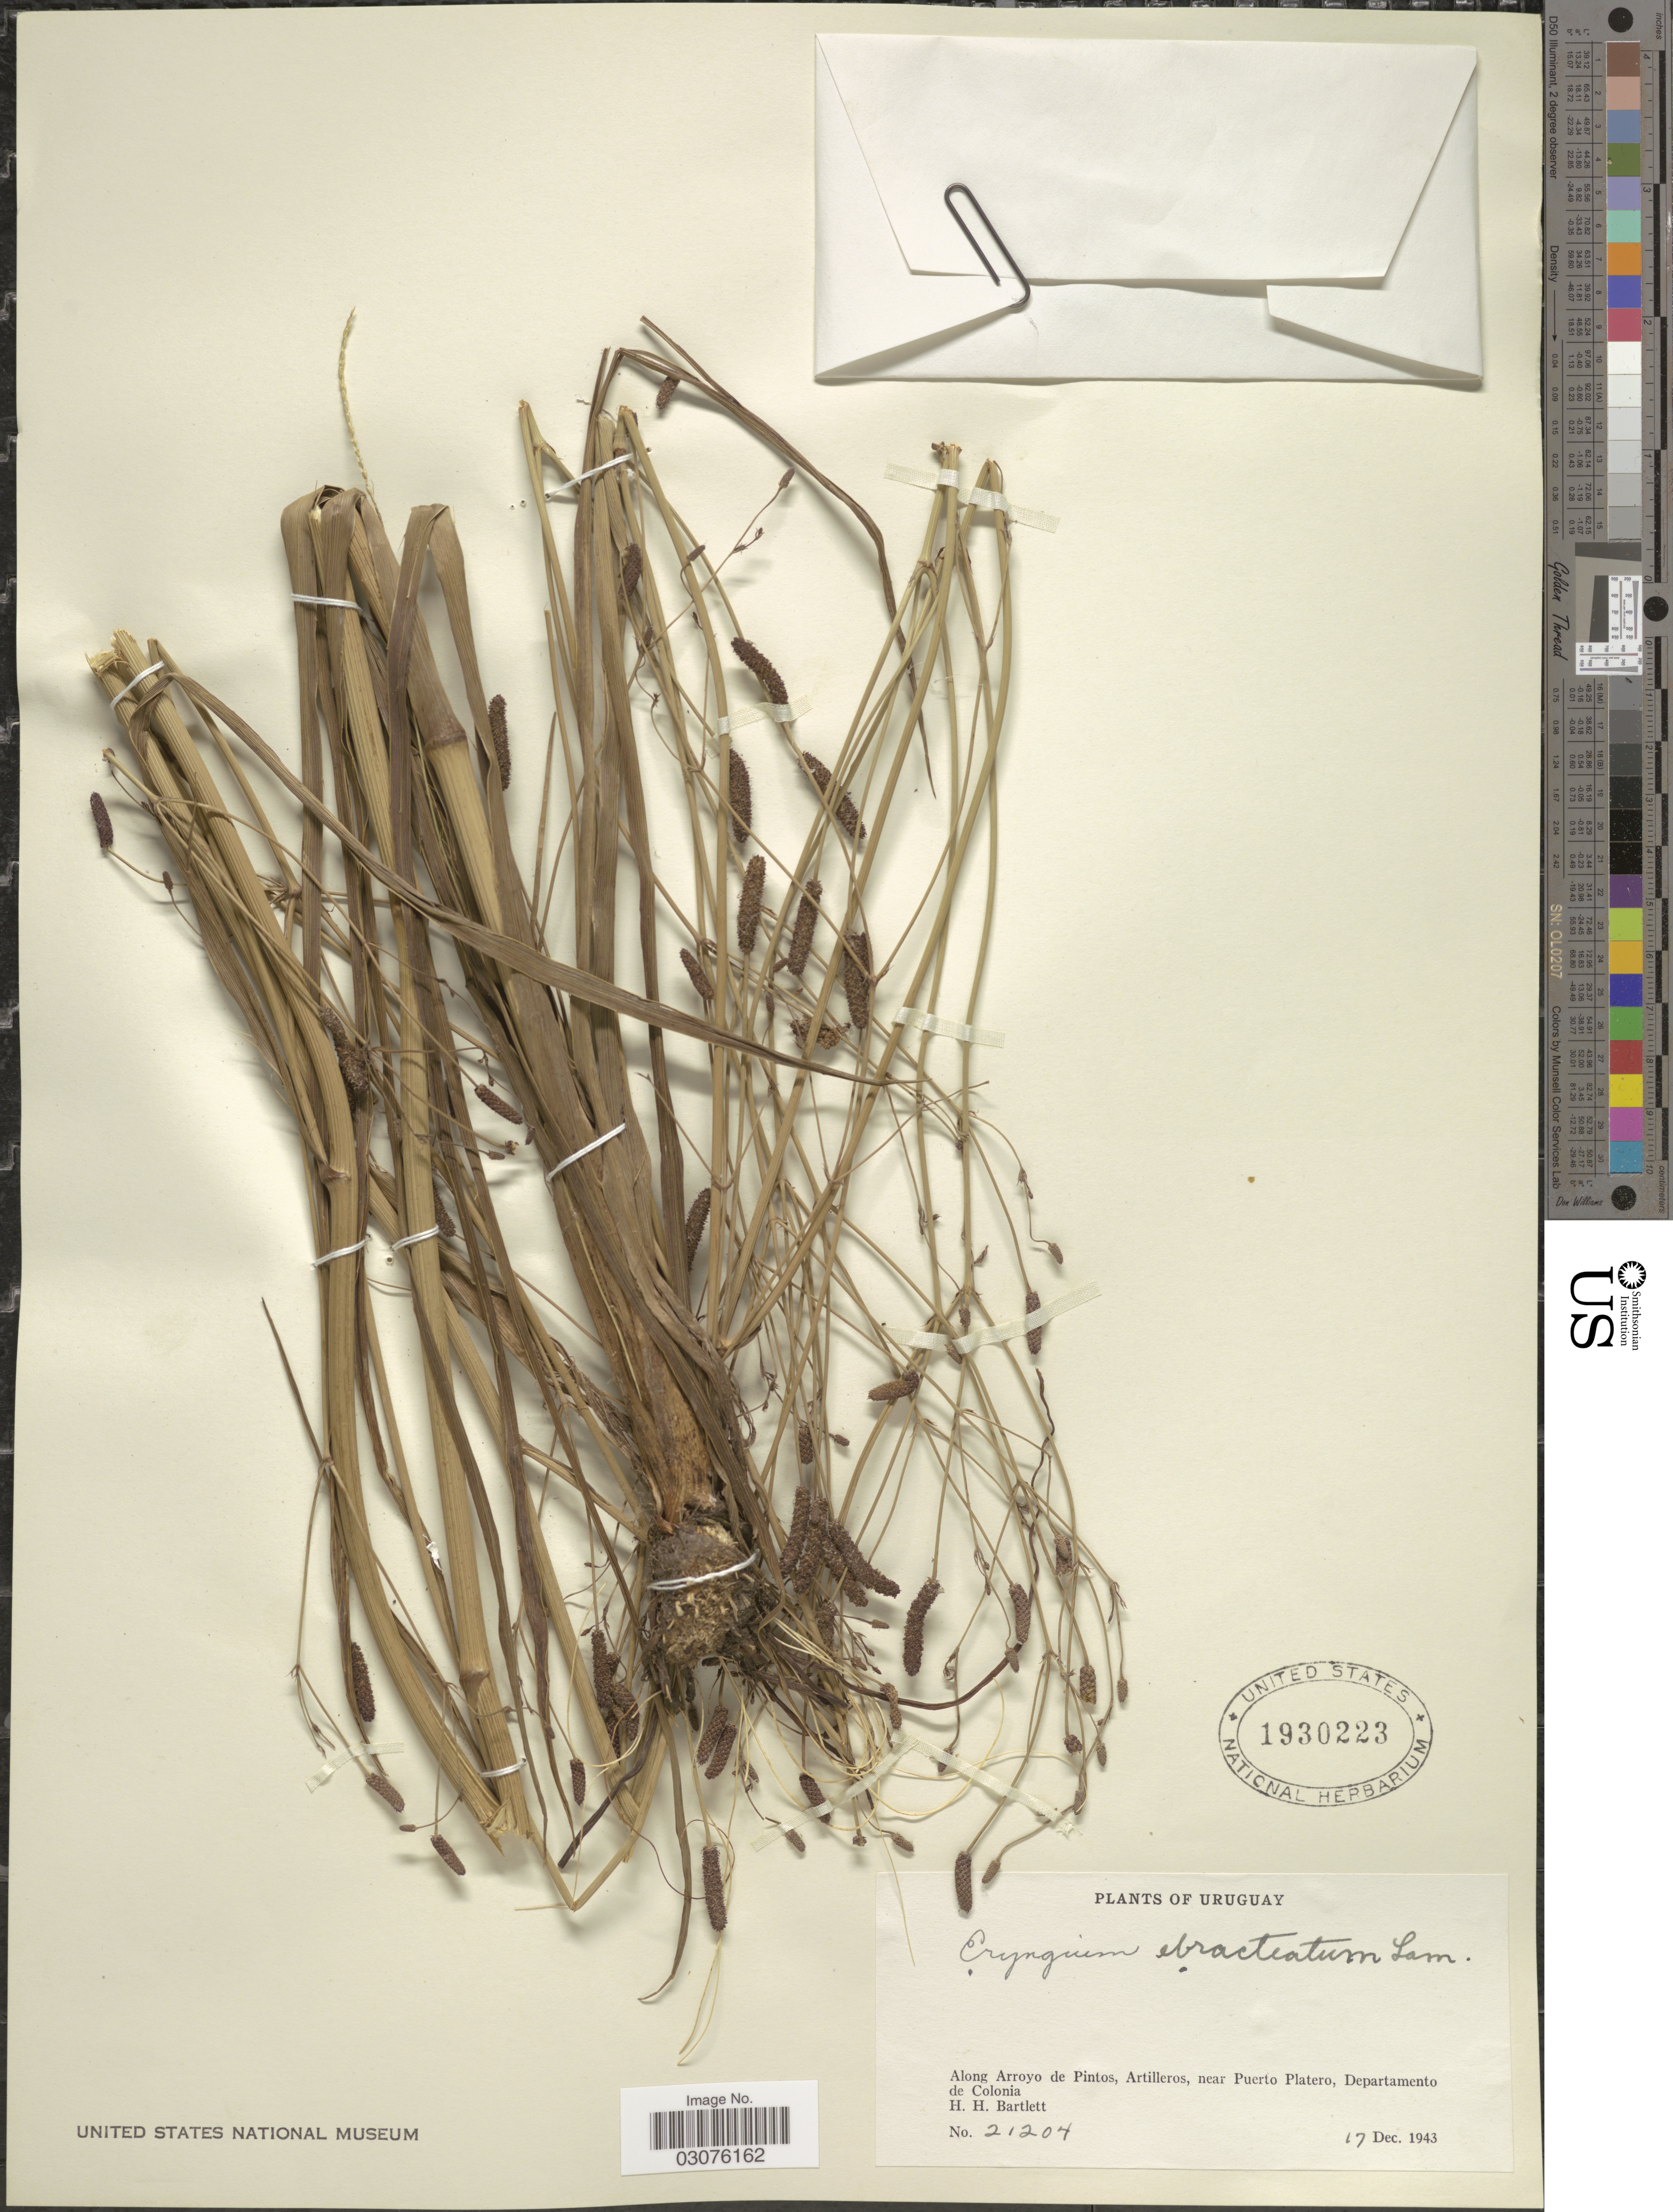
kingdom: Plantae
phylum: Tracheophyta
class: Magnoliopsida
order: Apiales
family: Apiaceae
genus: Eryngium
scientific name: Eryngium ebracteatum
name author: Lam.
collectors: H. H. Bartlett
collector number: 21204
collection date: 1943-12-17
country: Uruguay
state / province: Colonia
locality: Along Arroyo de Pintos, Artilleros, near Puerto Platero, Departamento de Colonia.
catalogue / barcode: US 1930223